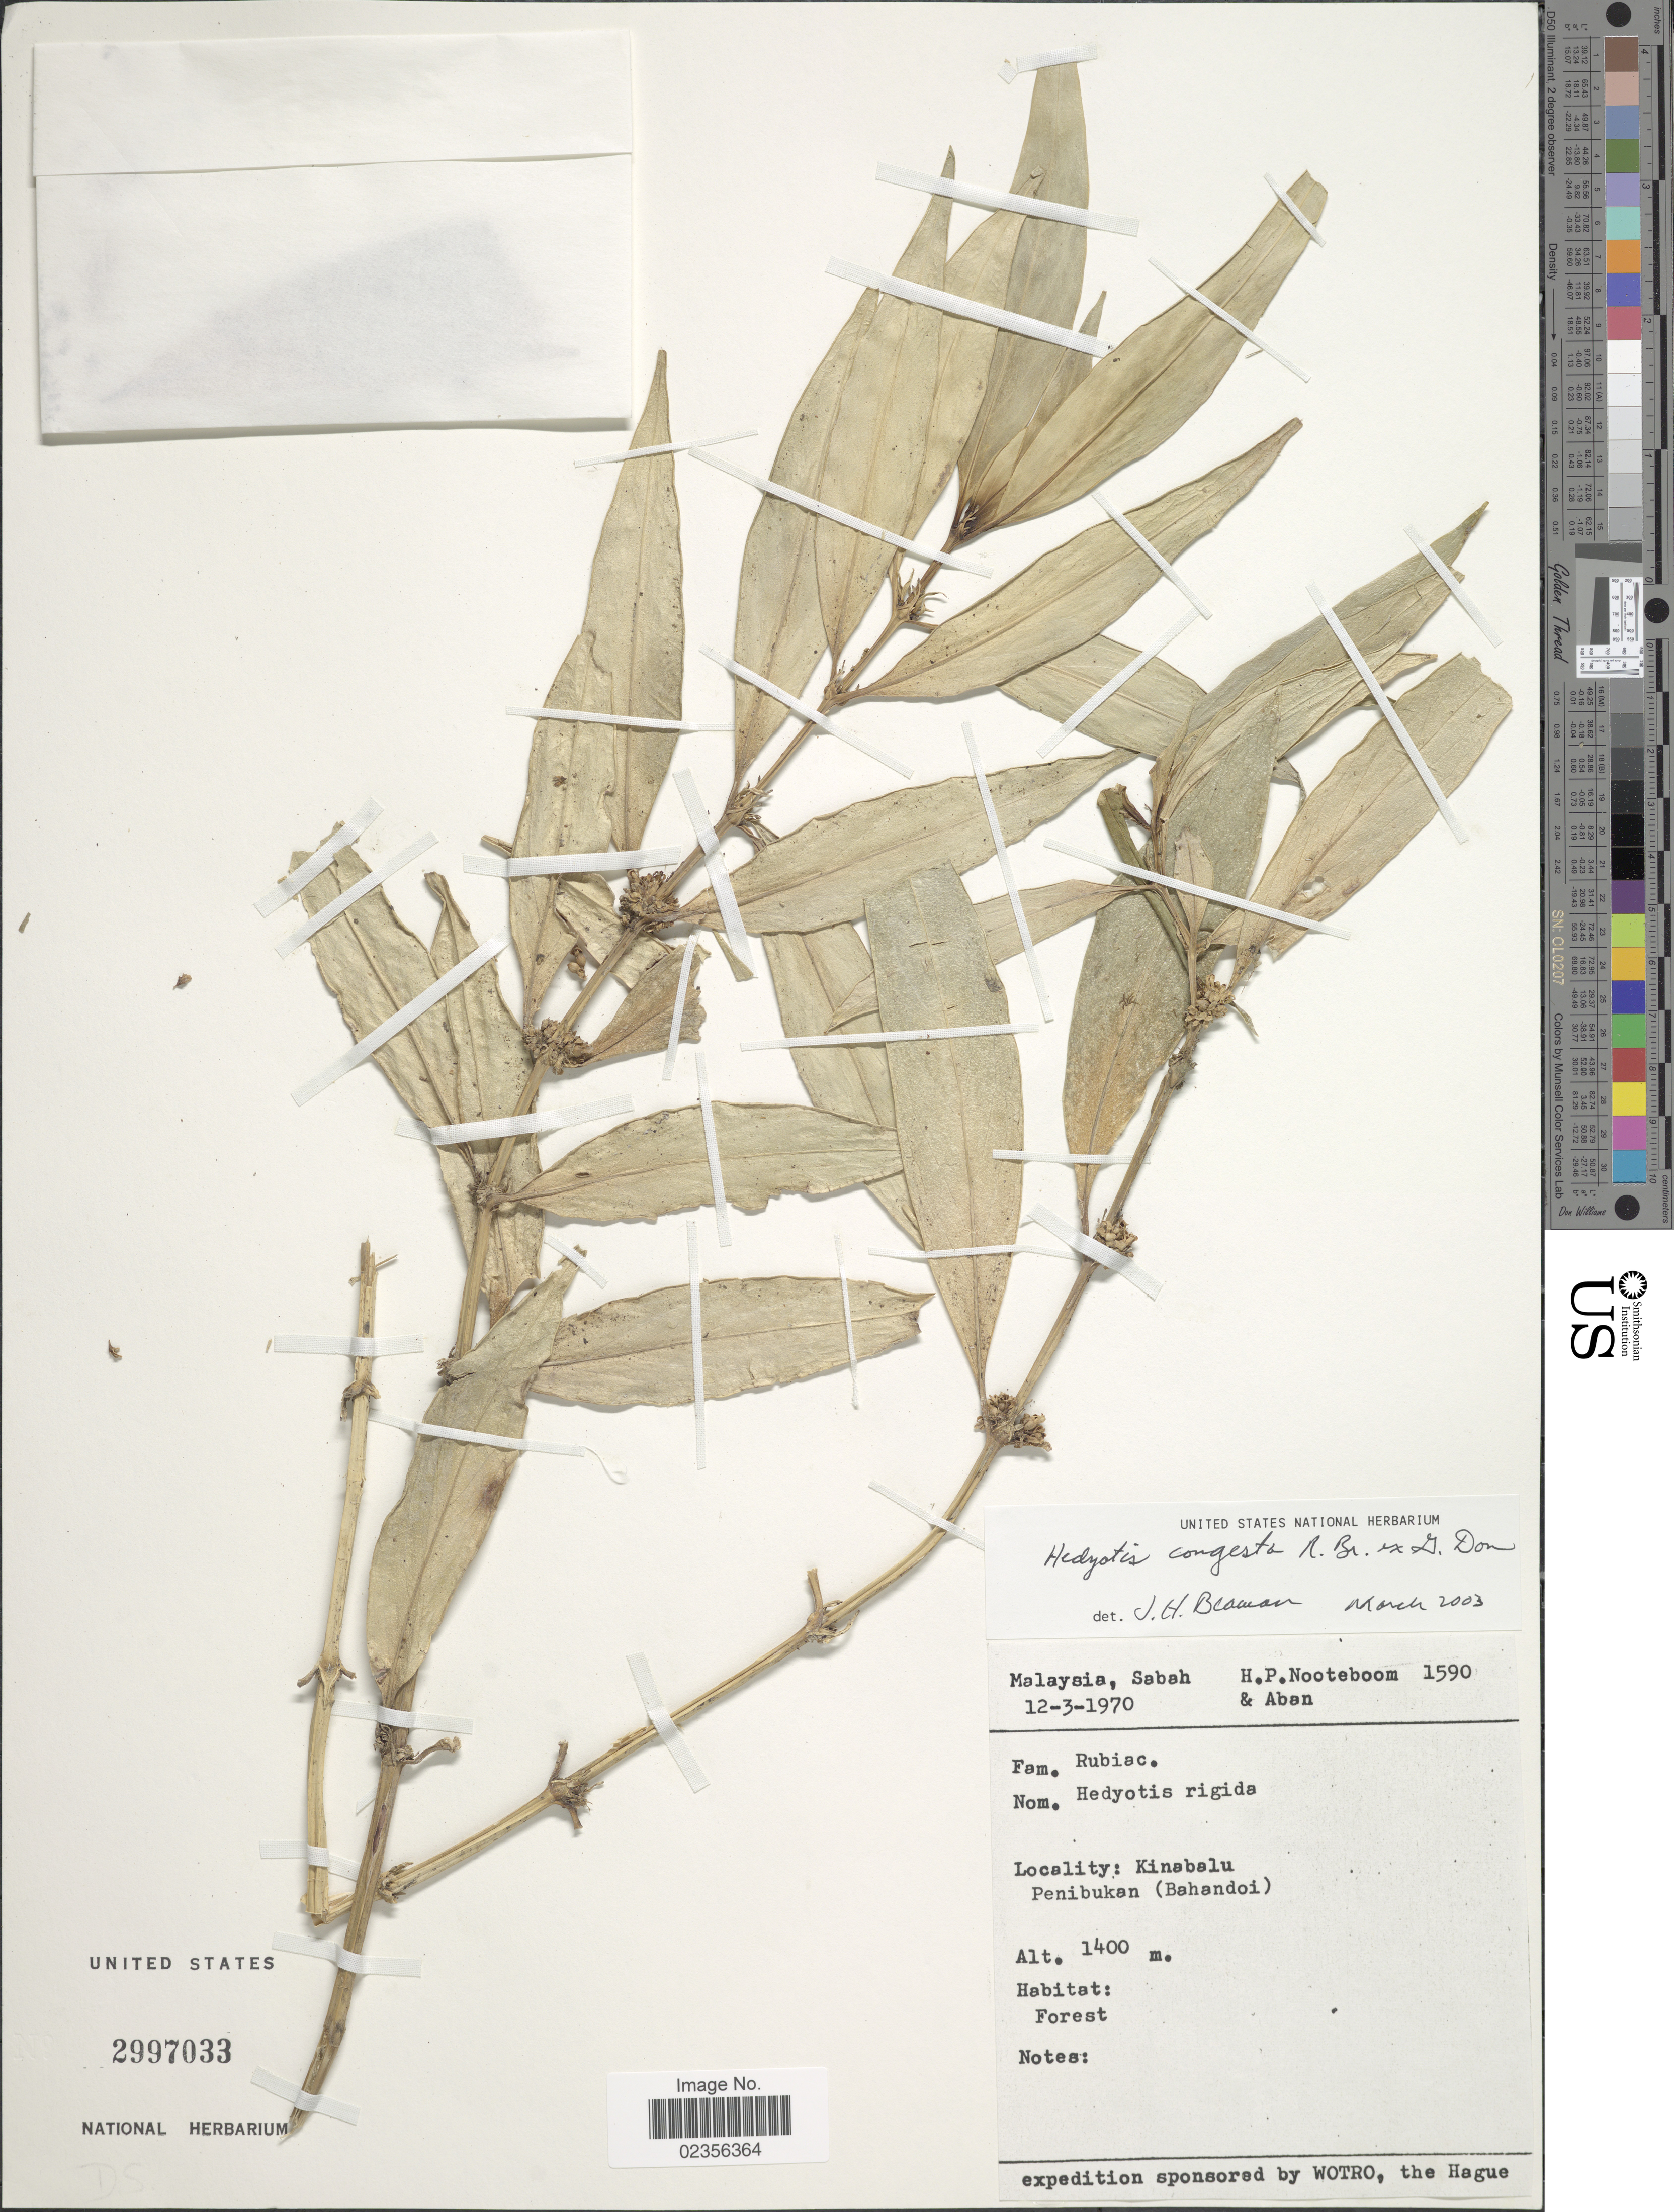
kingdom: Plantae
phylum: Tracheophyta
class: Magnoliopsida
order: Gentianales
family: Rubiaceae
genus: Hedyotis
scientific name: Hedyotis congesta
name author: R. Br.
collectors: H. P. Nooteboom & -- Aban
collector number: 1590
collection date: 1970-03-12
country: Malaysia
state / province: Sabah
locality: Malaysia, Sabah, Kinabalu, Penibukan (Bahandoi)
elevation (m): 1400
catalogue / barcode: US 2997033